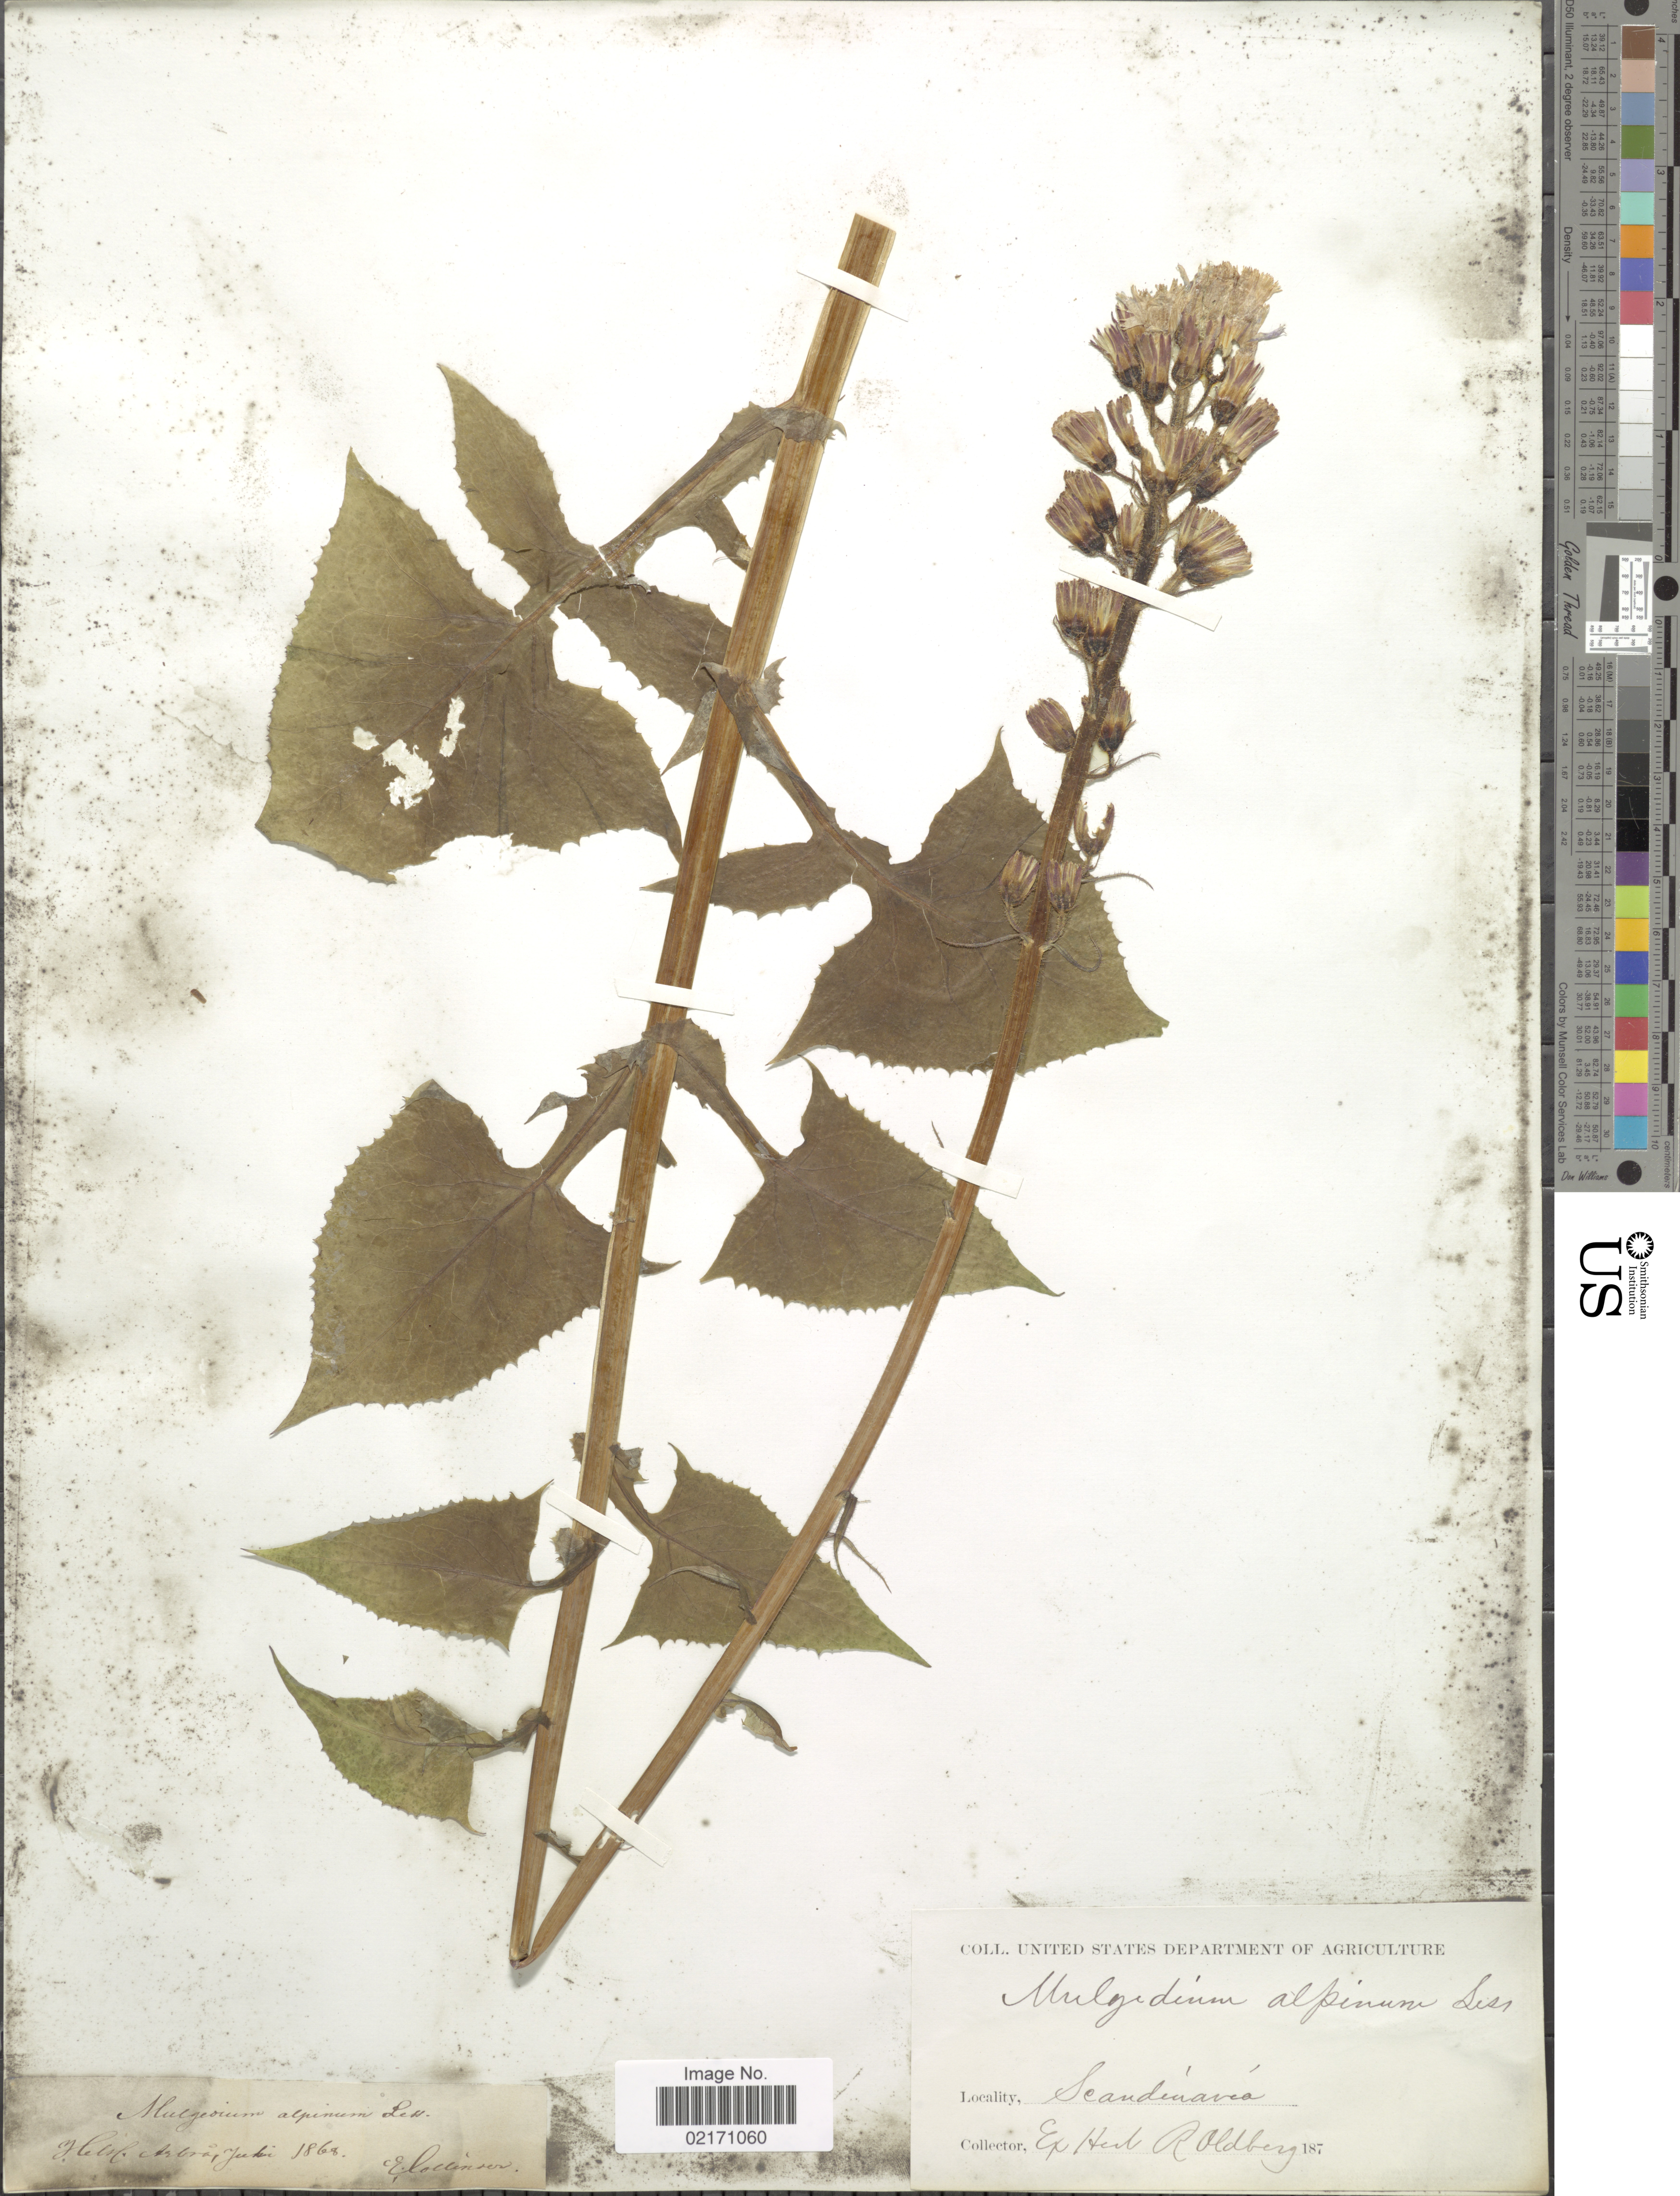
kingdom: Plantae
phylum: Tracheophyta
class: Magnoliopsida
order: Asterales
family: Asteraceae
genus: Lactuca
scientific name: Lactuca alpina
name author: (L.) A. Gray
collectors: Eloccinder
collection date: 1868-07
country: Sweden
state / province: Gävleborg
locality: Helsl. Arbrå.